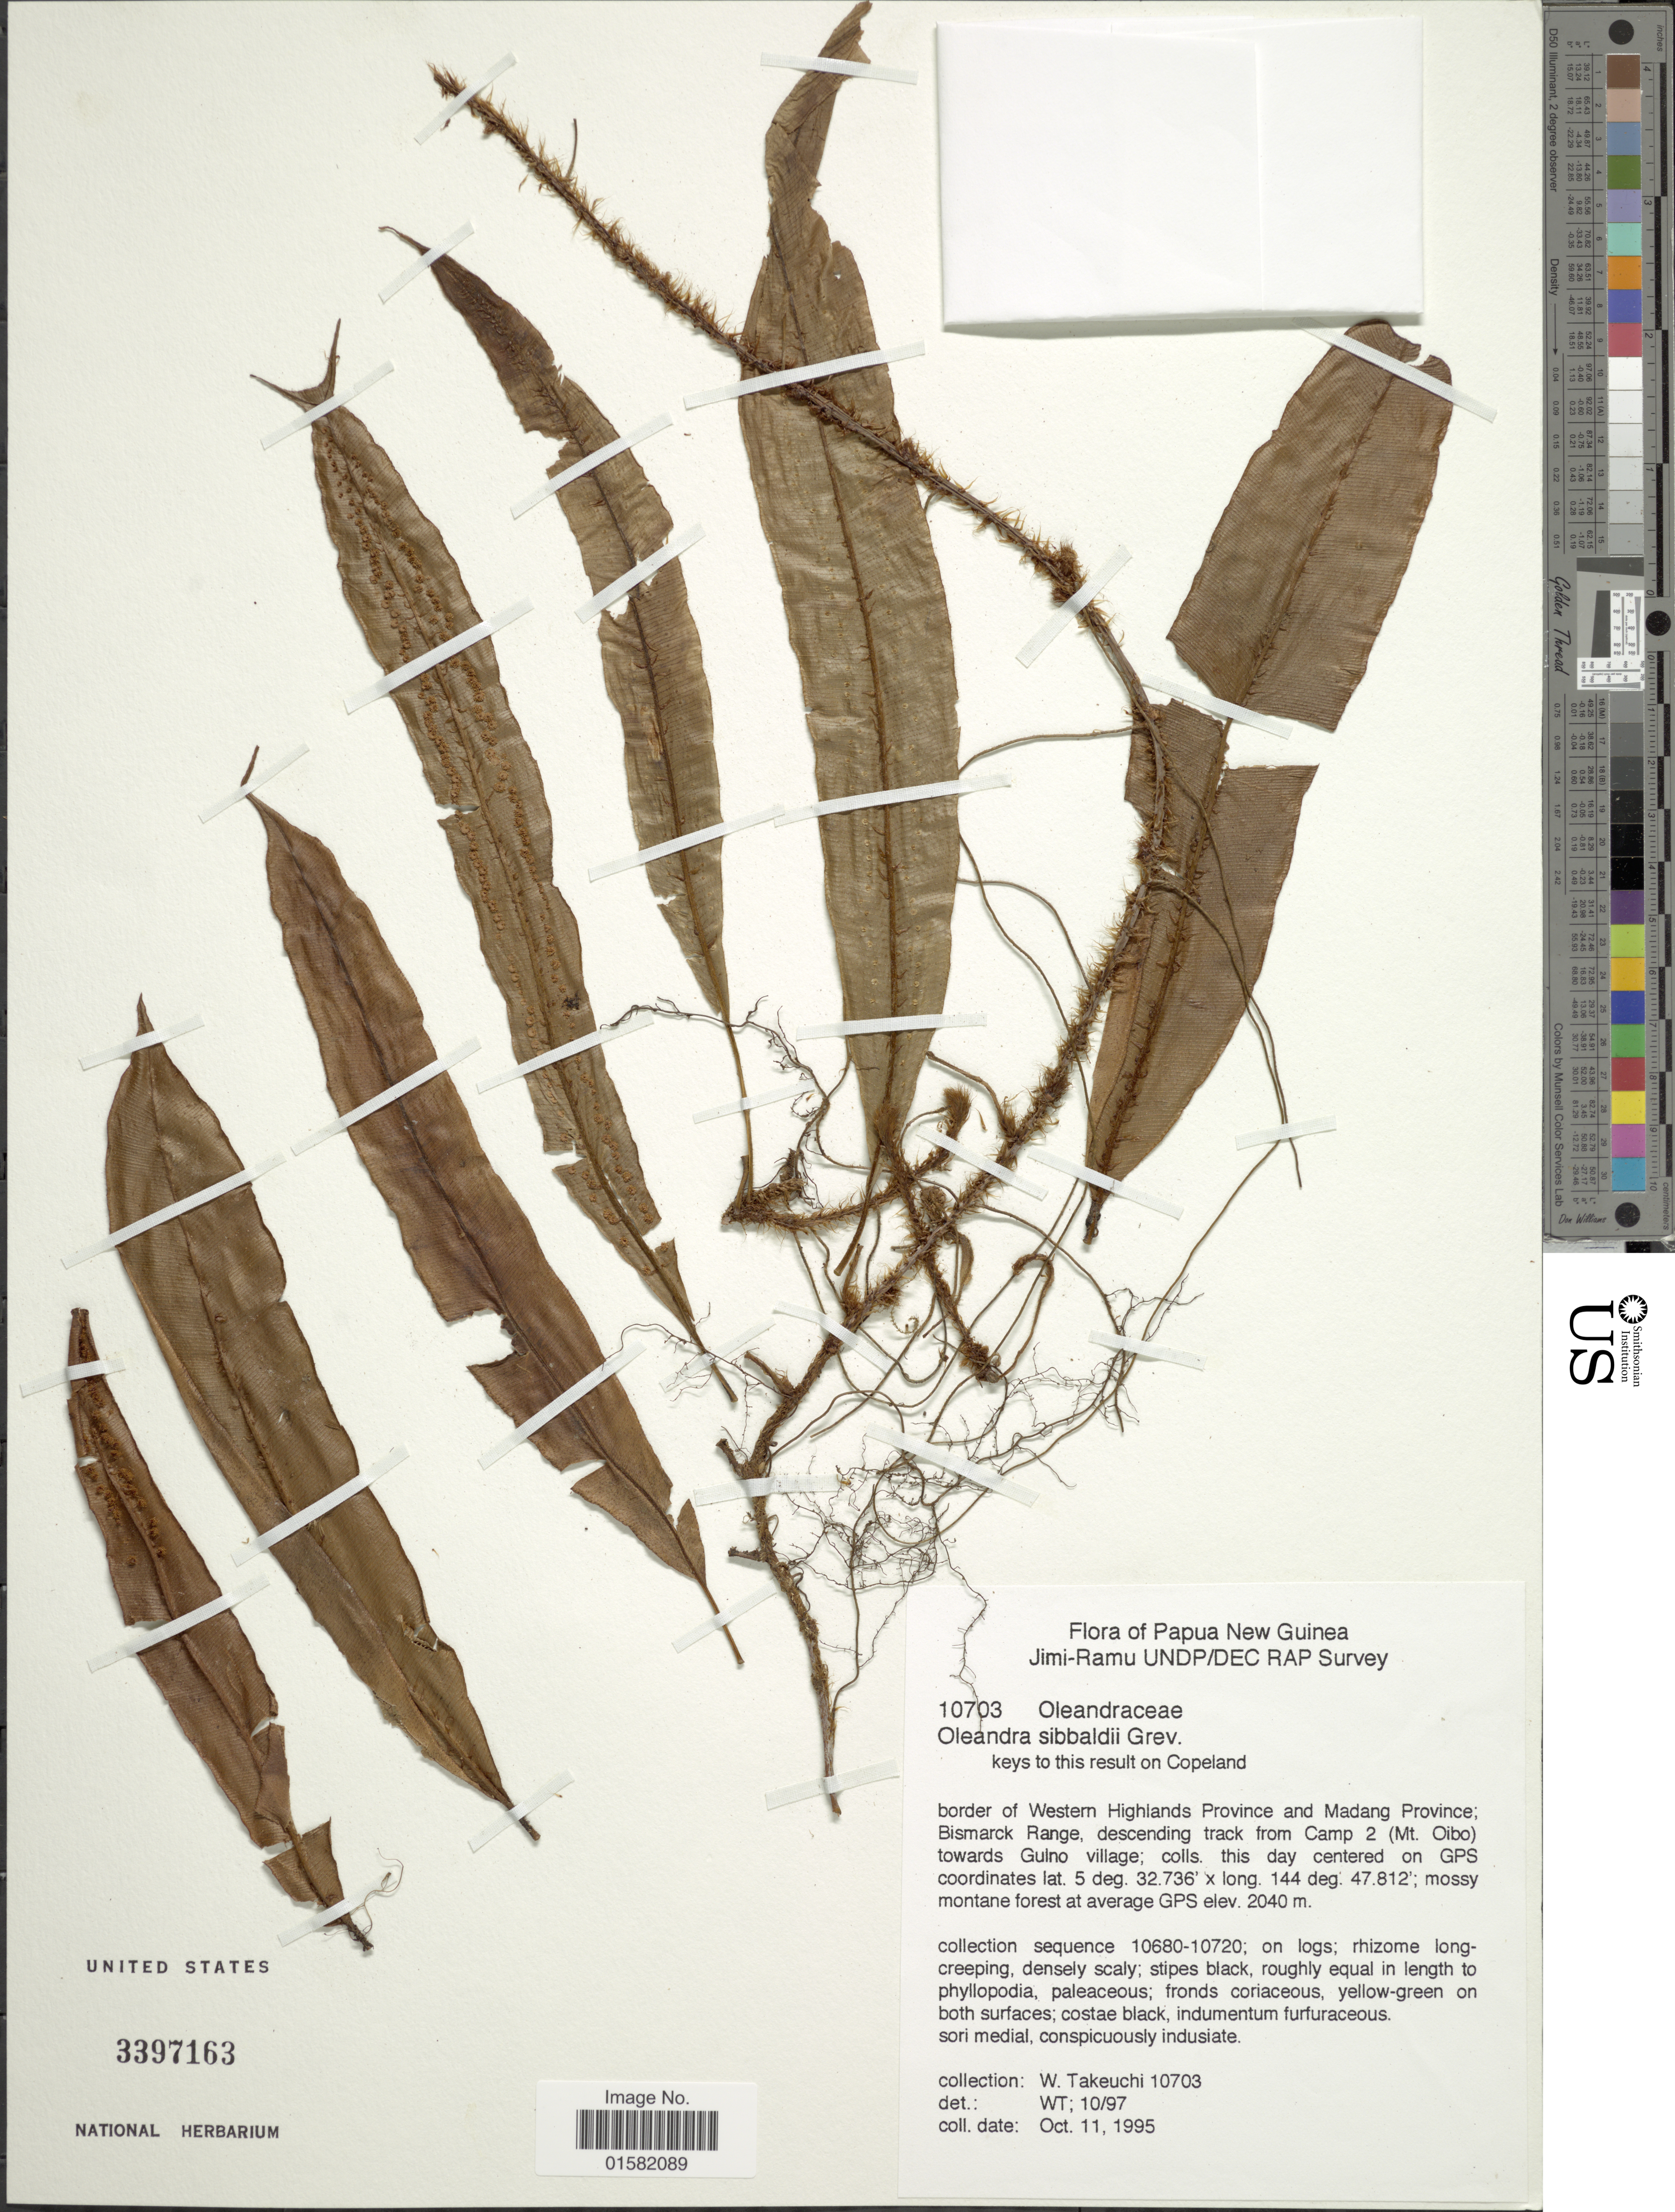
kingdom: Plantae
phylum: Tracheophyta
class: Polypodiopsida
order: Polypodiales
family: Oleandraceae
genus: Oleandra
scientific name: Oleandra sibbaldii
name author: Grev.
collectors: W. Takeuchi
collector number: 1073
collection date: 1995-10-11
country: Papua New Guinea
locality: Papua New Guinea, border of Western Highlands Province and Madang Province; Bismark Range, descending track from Camp 2 (mt. Oibo) towards Gulno village.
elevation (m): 2040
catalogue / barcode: US 3397163